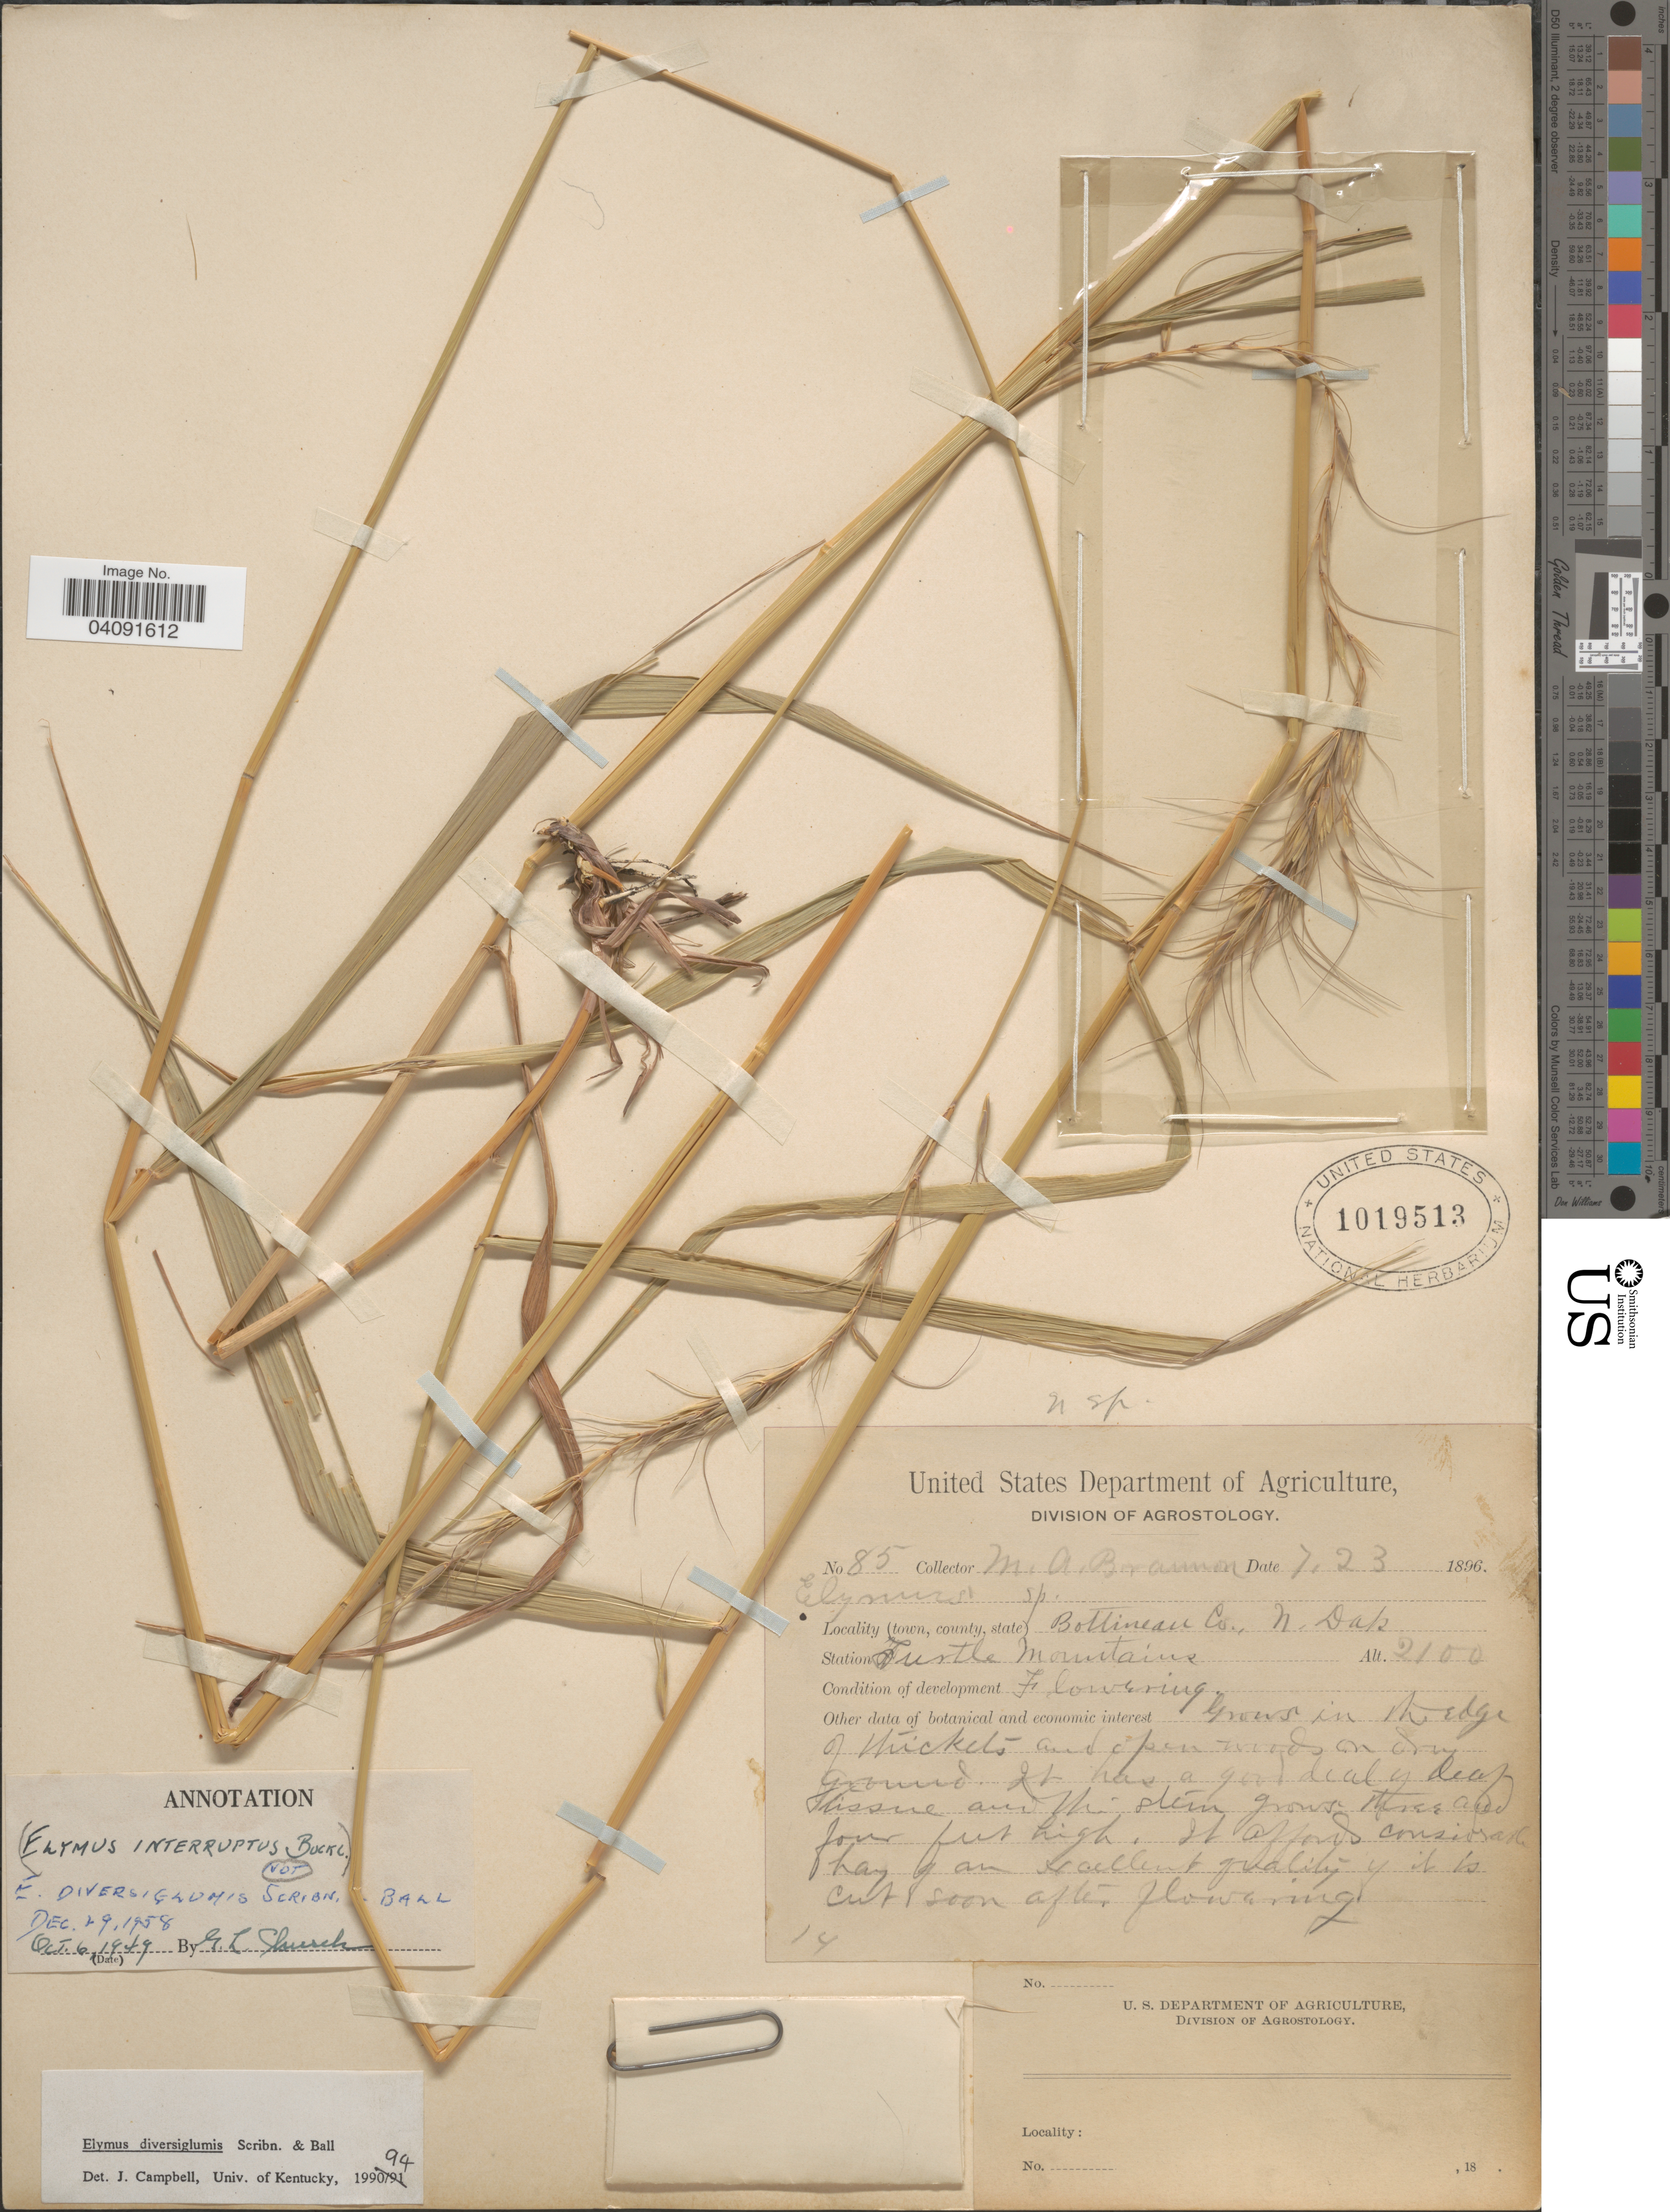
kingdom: Plantae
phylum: Tracheophyta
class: Liliopsida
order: Poales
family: Poaceae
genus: Elymus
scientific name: Elymus diversiglumis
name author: Scribn. & C.R. Ball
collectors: M. Brannon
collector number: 85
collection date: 1896-07-23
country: United States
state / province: North Dakota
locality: Bottineau Co. Turtle Mountains. Grows in the edge of thickets and open woods on dry ground.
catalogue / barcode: US 1019513